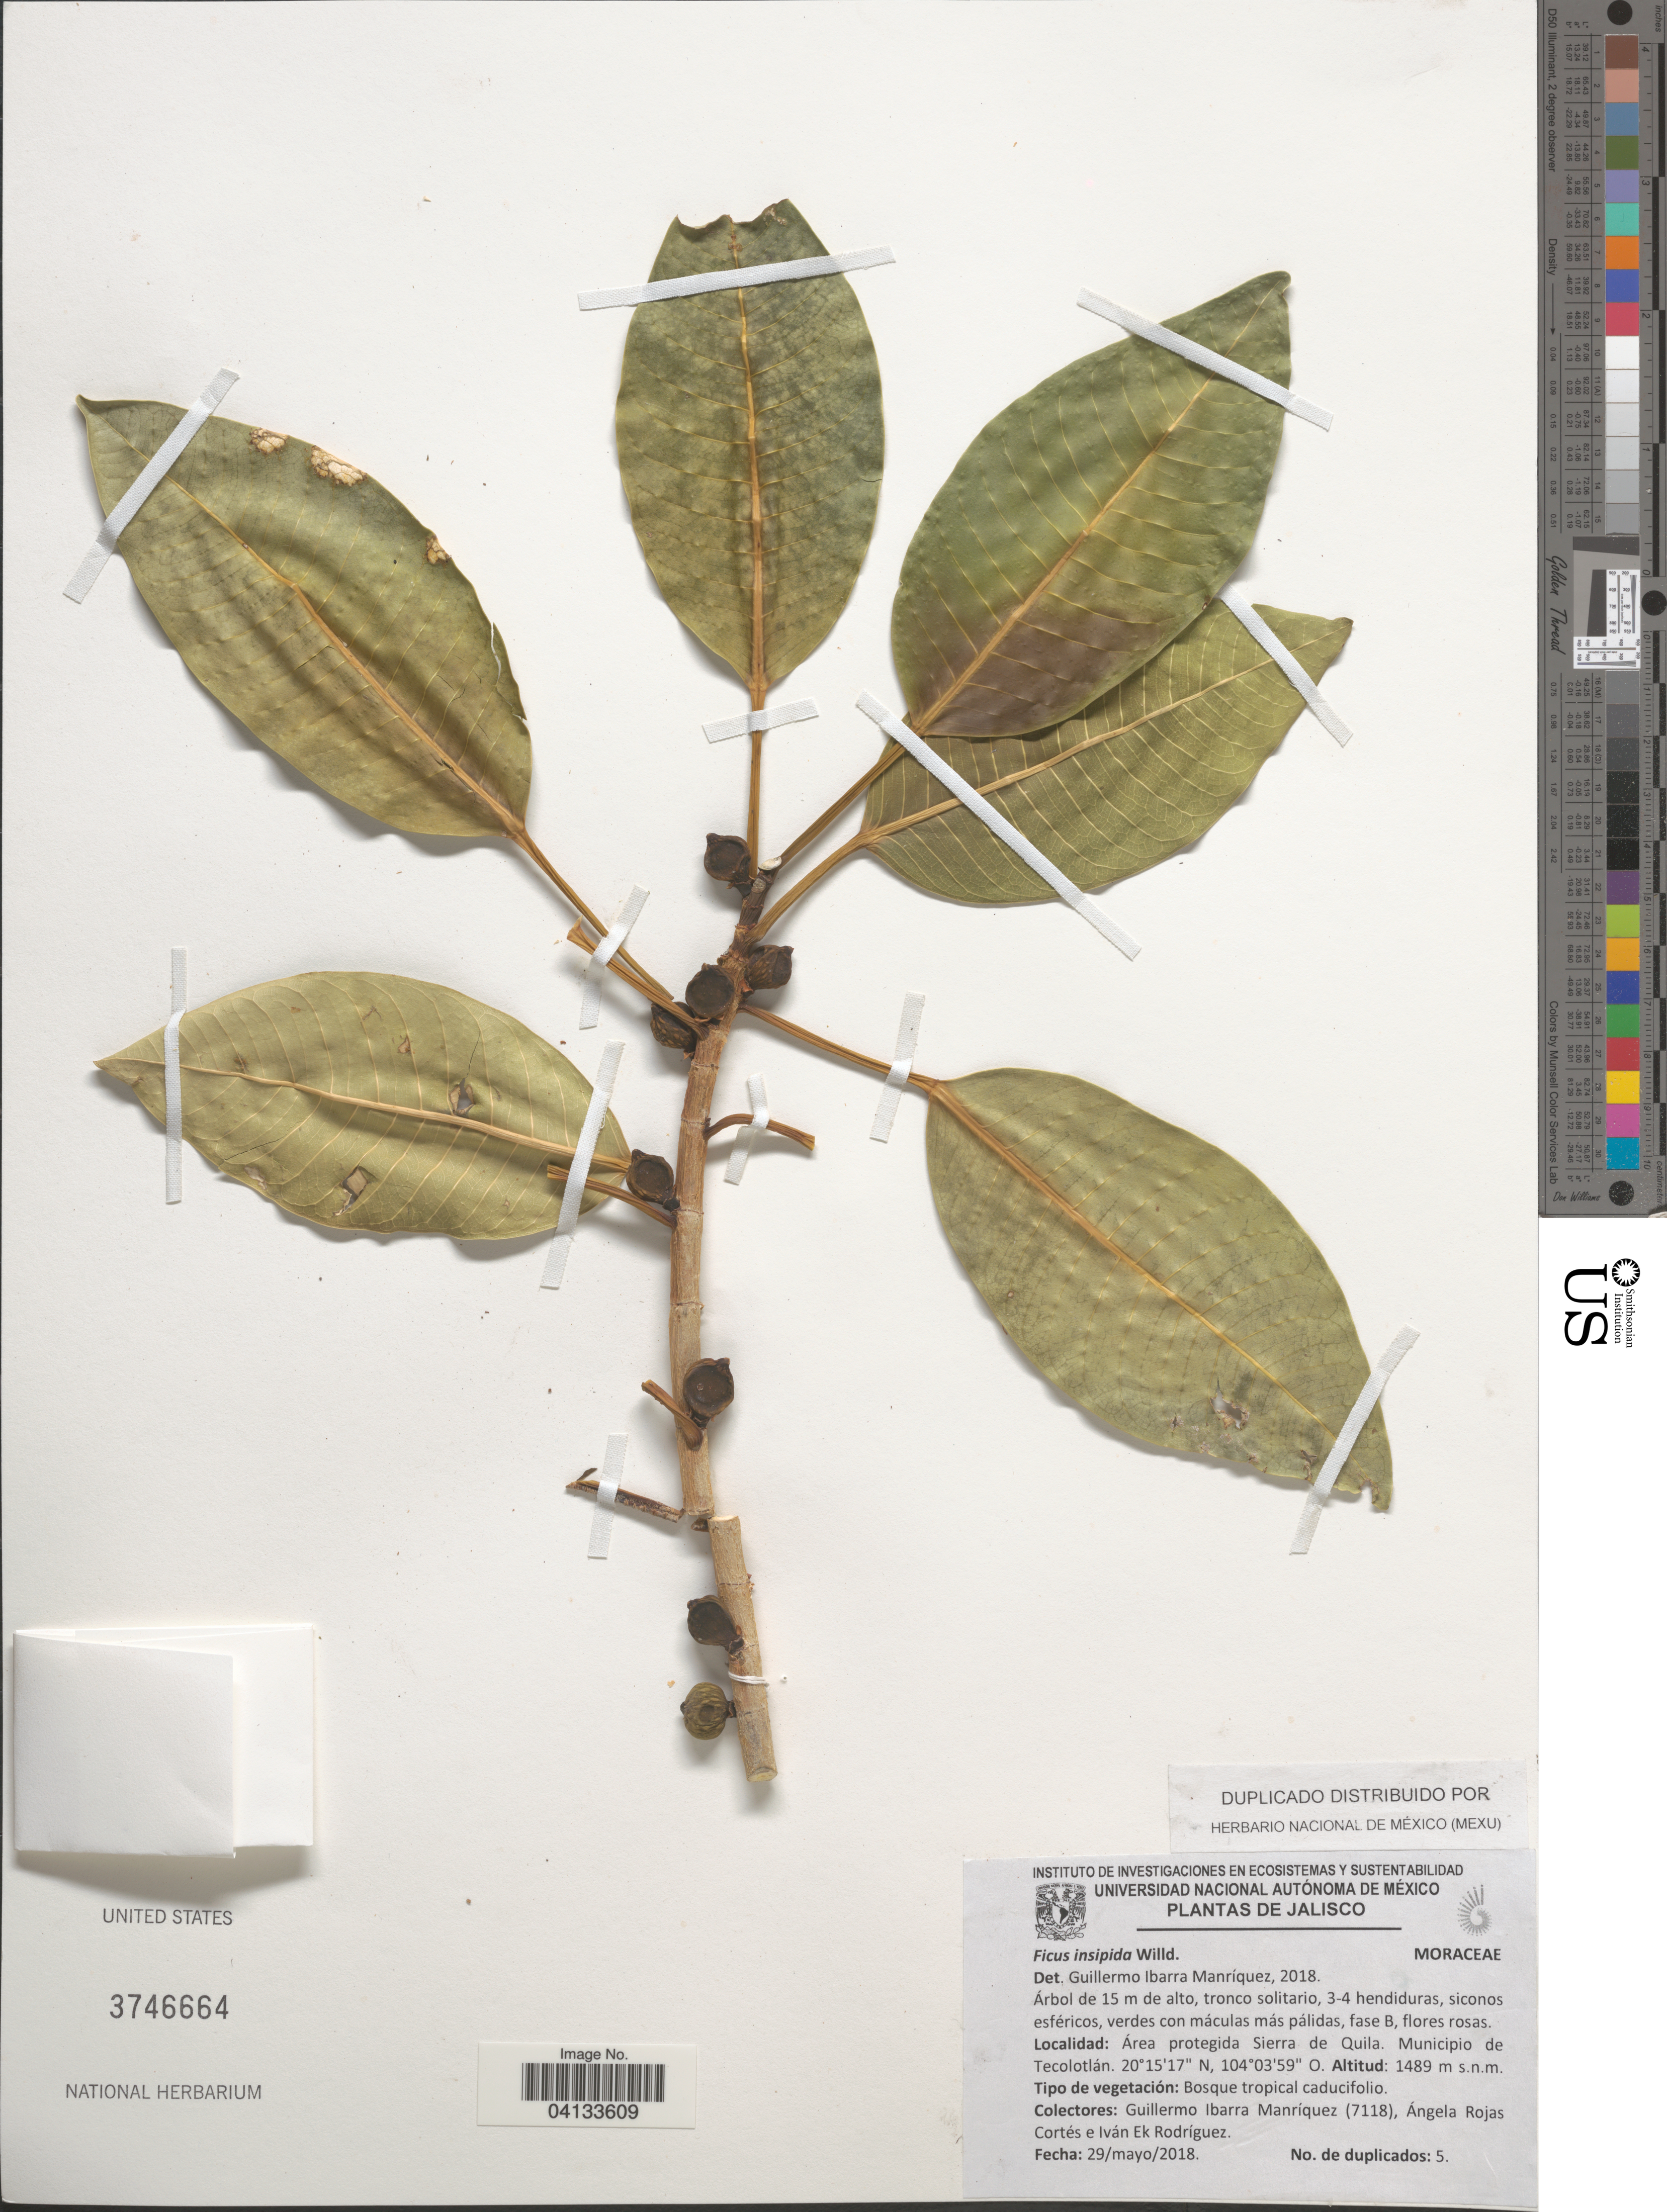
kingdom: Plantae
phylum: Tracheophyta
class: Magnoliopsida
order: Rosales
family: Moraceae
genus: Ficus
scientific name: Ficus insipida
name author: Willd.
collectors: G. Ibarra-Manríquez, A. Rojas & I. Rodríguez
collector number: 7118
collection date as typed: Transcribed d/m/y: 29/5/2018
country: Mexico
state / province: Jalisco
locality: Área protegida Sierra de Quila. Municipio de Tecolotlán.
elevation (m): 1489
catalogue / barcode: US 3746664